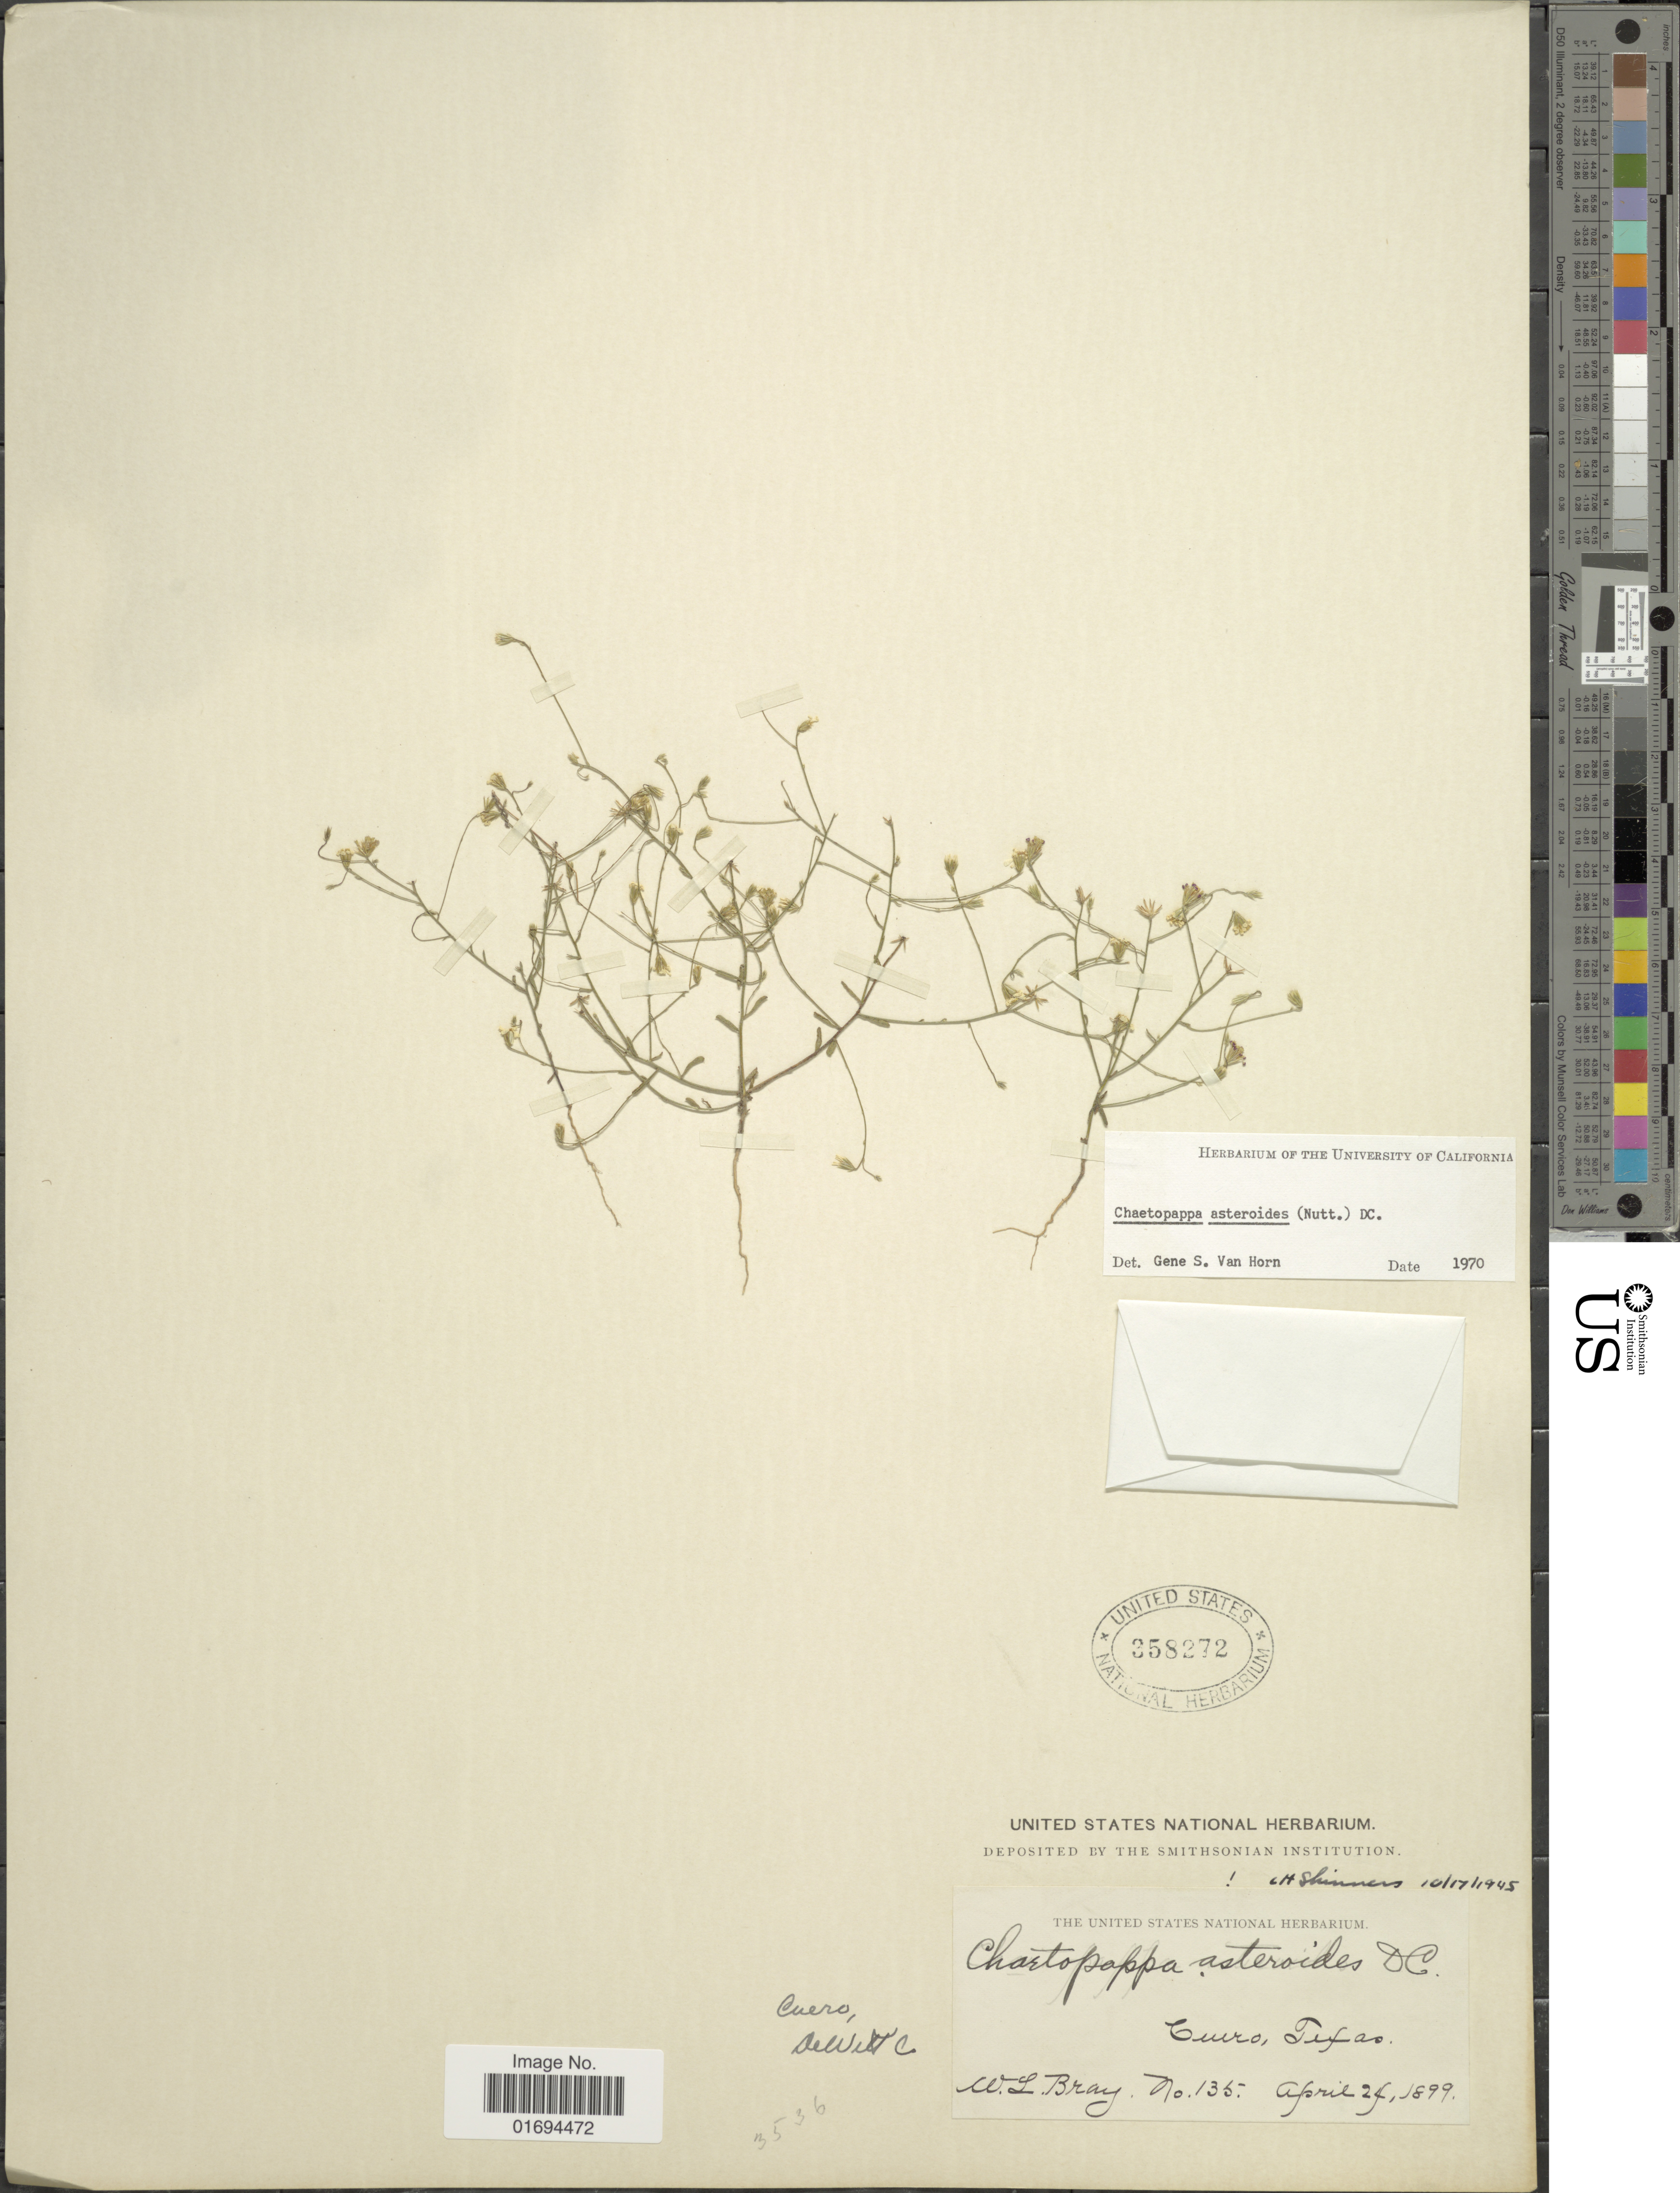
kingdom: Plantae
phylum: Tracheophyta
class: Magnoliopsida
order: Asterales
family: Asteraceae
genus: Chaetopappa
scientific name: Chaetopappa asteroides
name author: (Nutt.) DC.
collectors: W. L. Bray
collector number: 135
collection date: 1899-04-24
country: United States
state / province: Texas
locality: Cuero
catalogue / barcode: US 358272